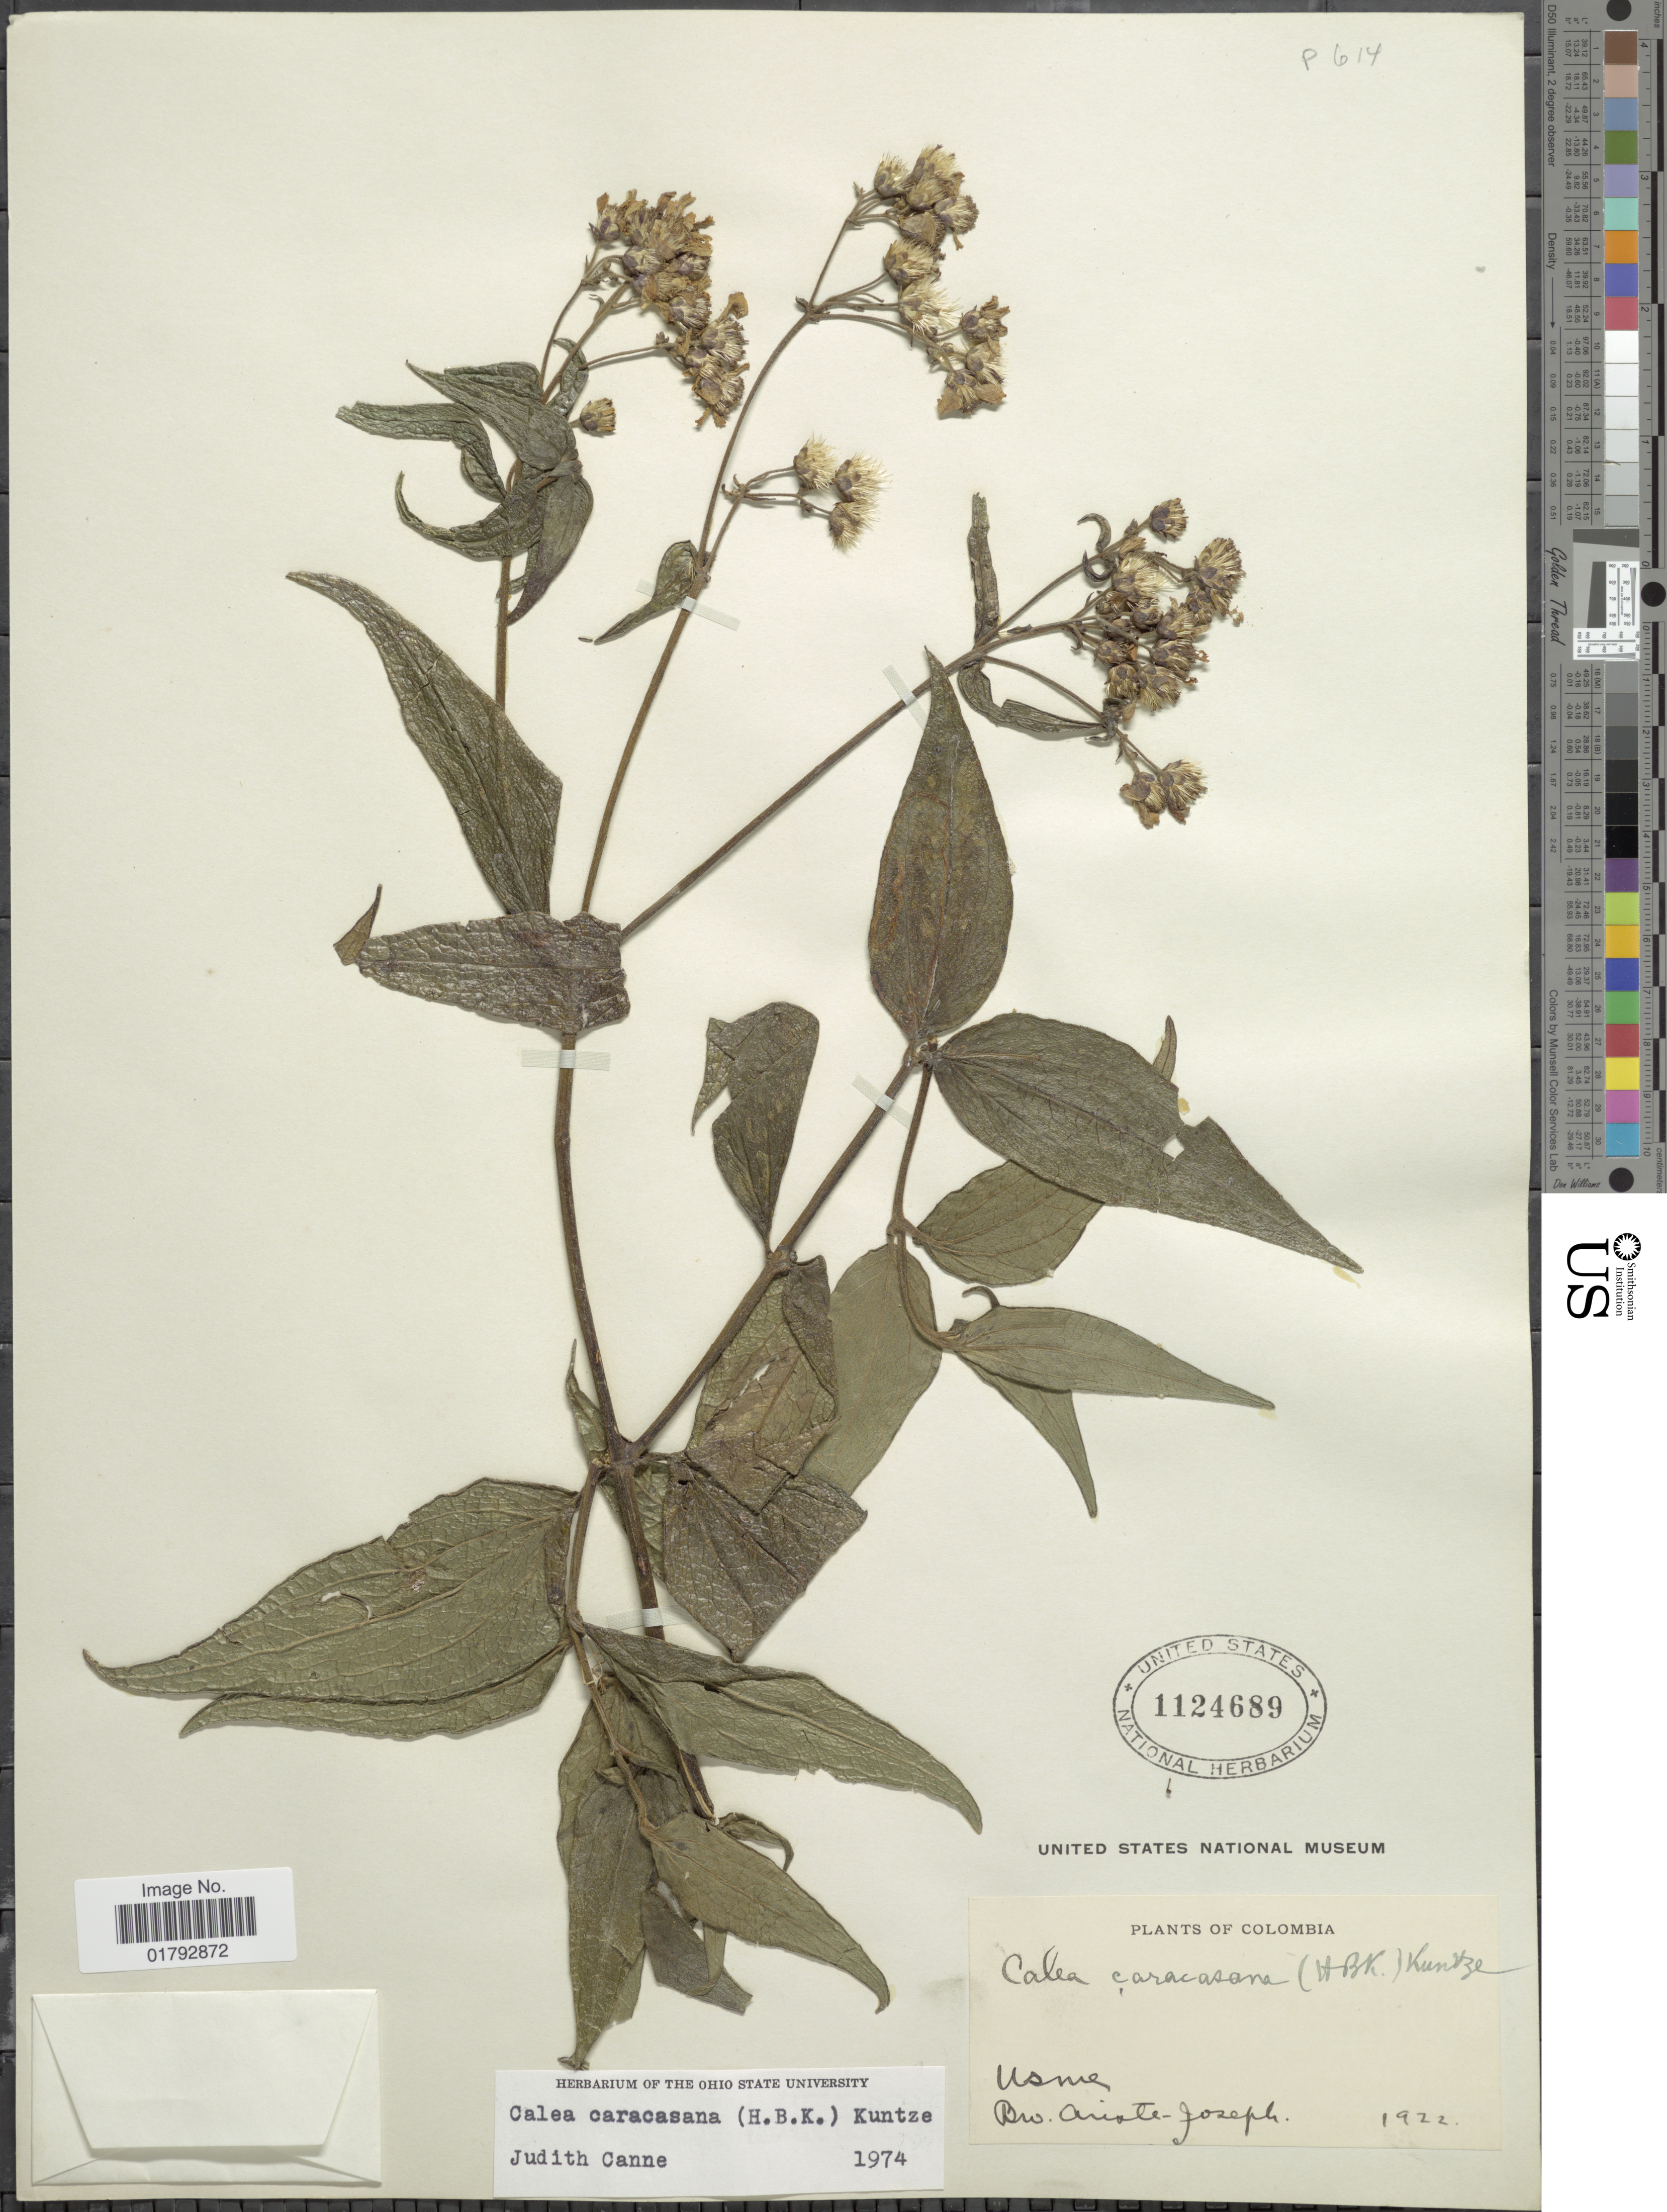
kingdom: Plantae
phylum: Tracheophyta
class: Magnoliopsida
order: Asterales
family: Asteraceae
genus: Alloispermum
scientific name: Alloispermum caracasanum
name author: (Kunth) H. Rob.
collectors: Bro. Ariste-Joseph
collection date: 1922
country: Colombia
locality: Usme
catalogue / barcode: US 1124689